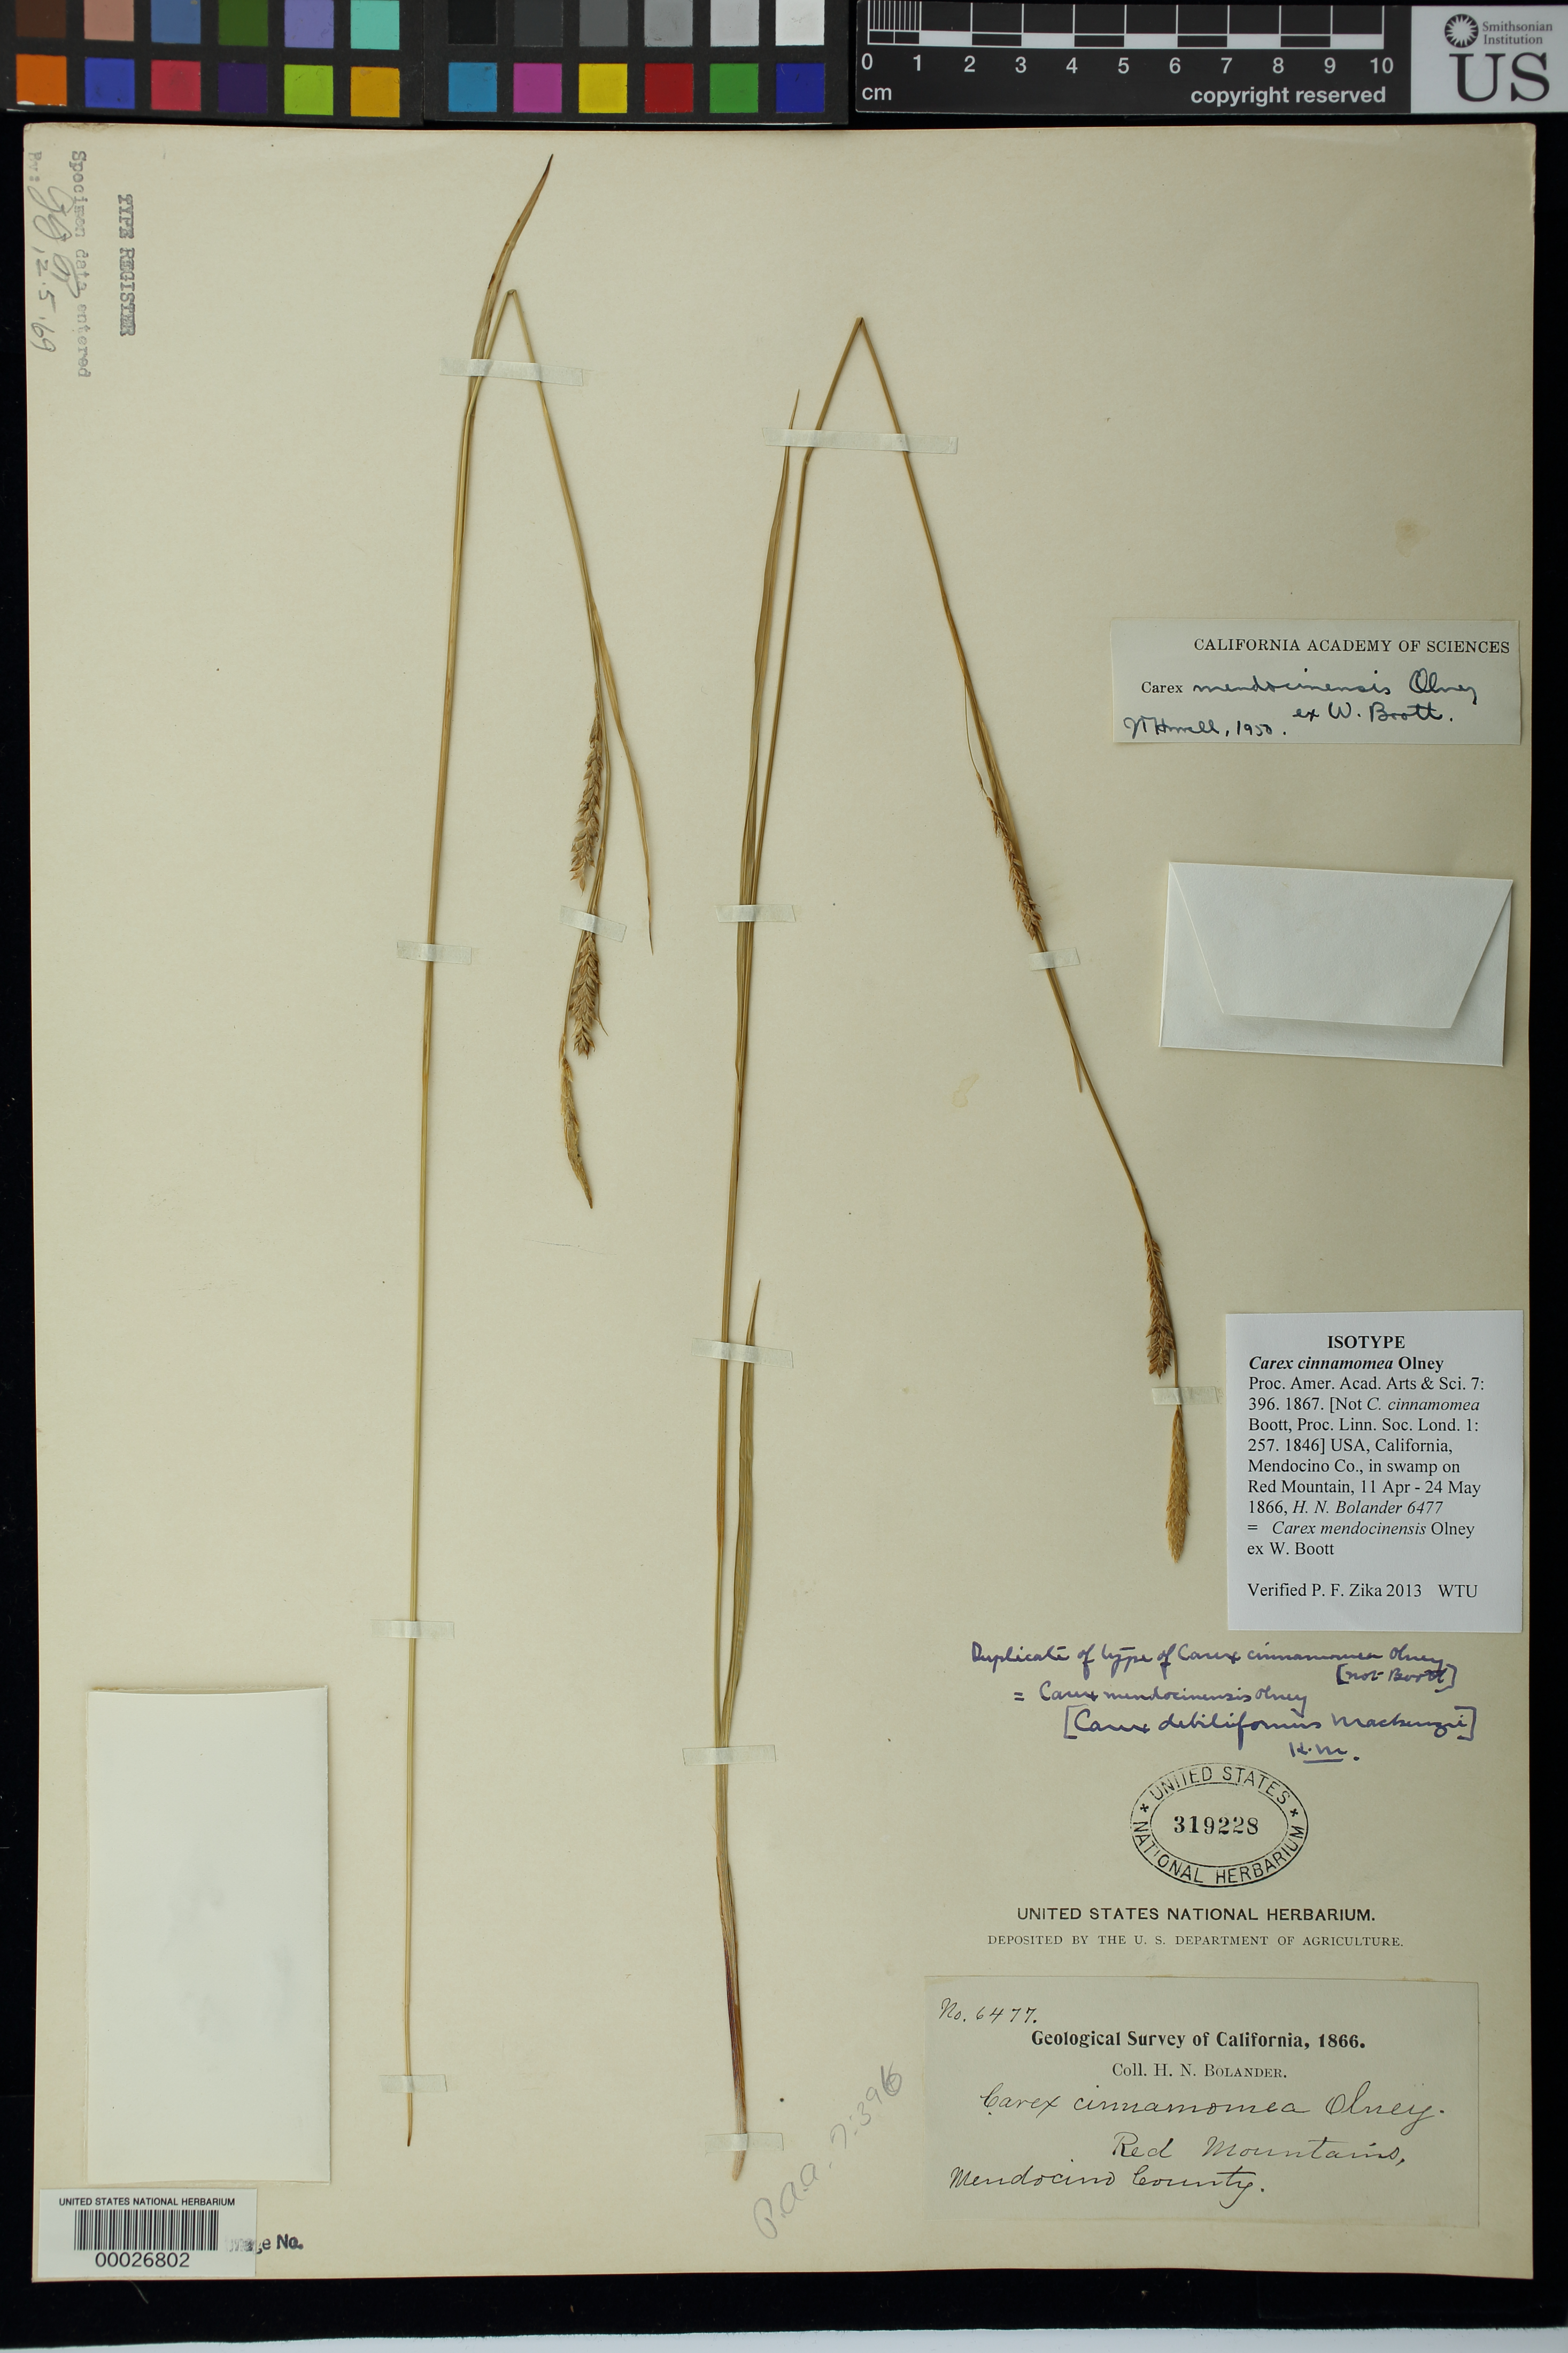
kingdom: Plantae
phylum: Tracheophyta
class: Liliopsida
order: Poales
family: Cyperaceae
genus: Carex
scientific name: Carex cinnamomea Olney, nom. illeg.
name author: Olney in A. Gray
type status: Isotype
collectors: H. Bolander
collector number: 6477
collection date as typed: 1866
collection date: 1866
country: United States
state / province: California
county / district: Mendocino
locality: Red Mountains, Mendocino Co.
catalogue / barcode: US 319228